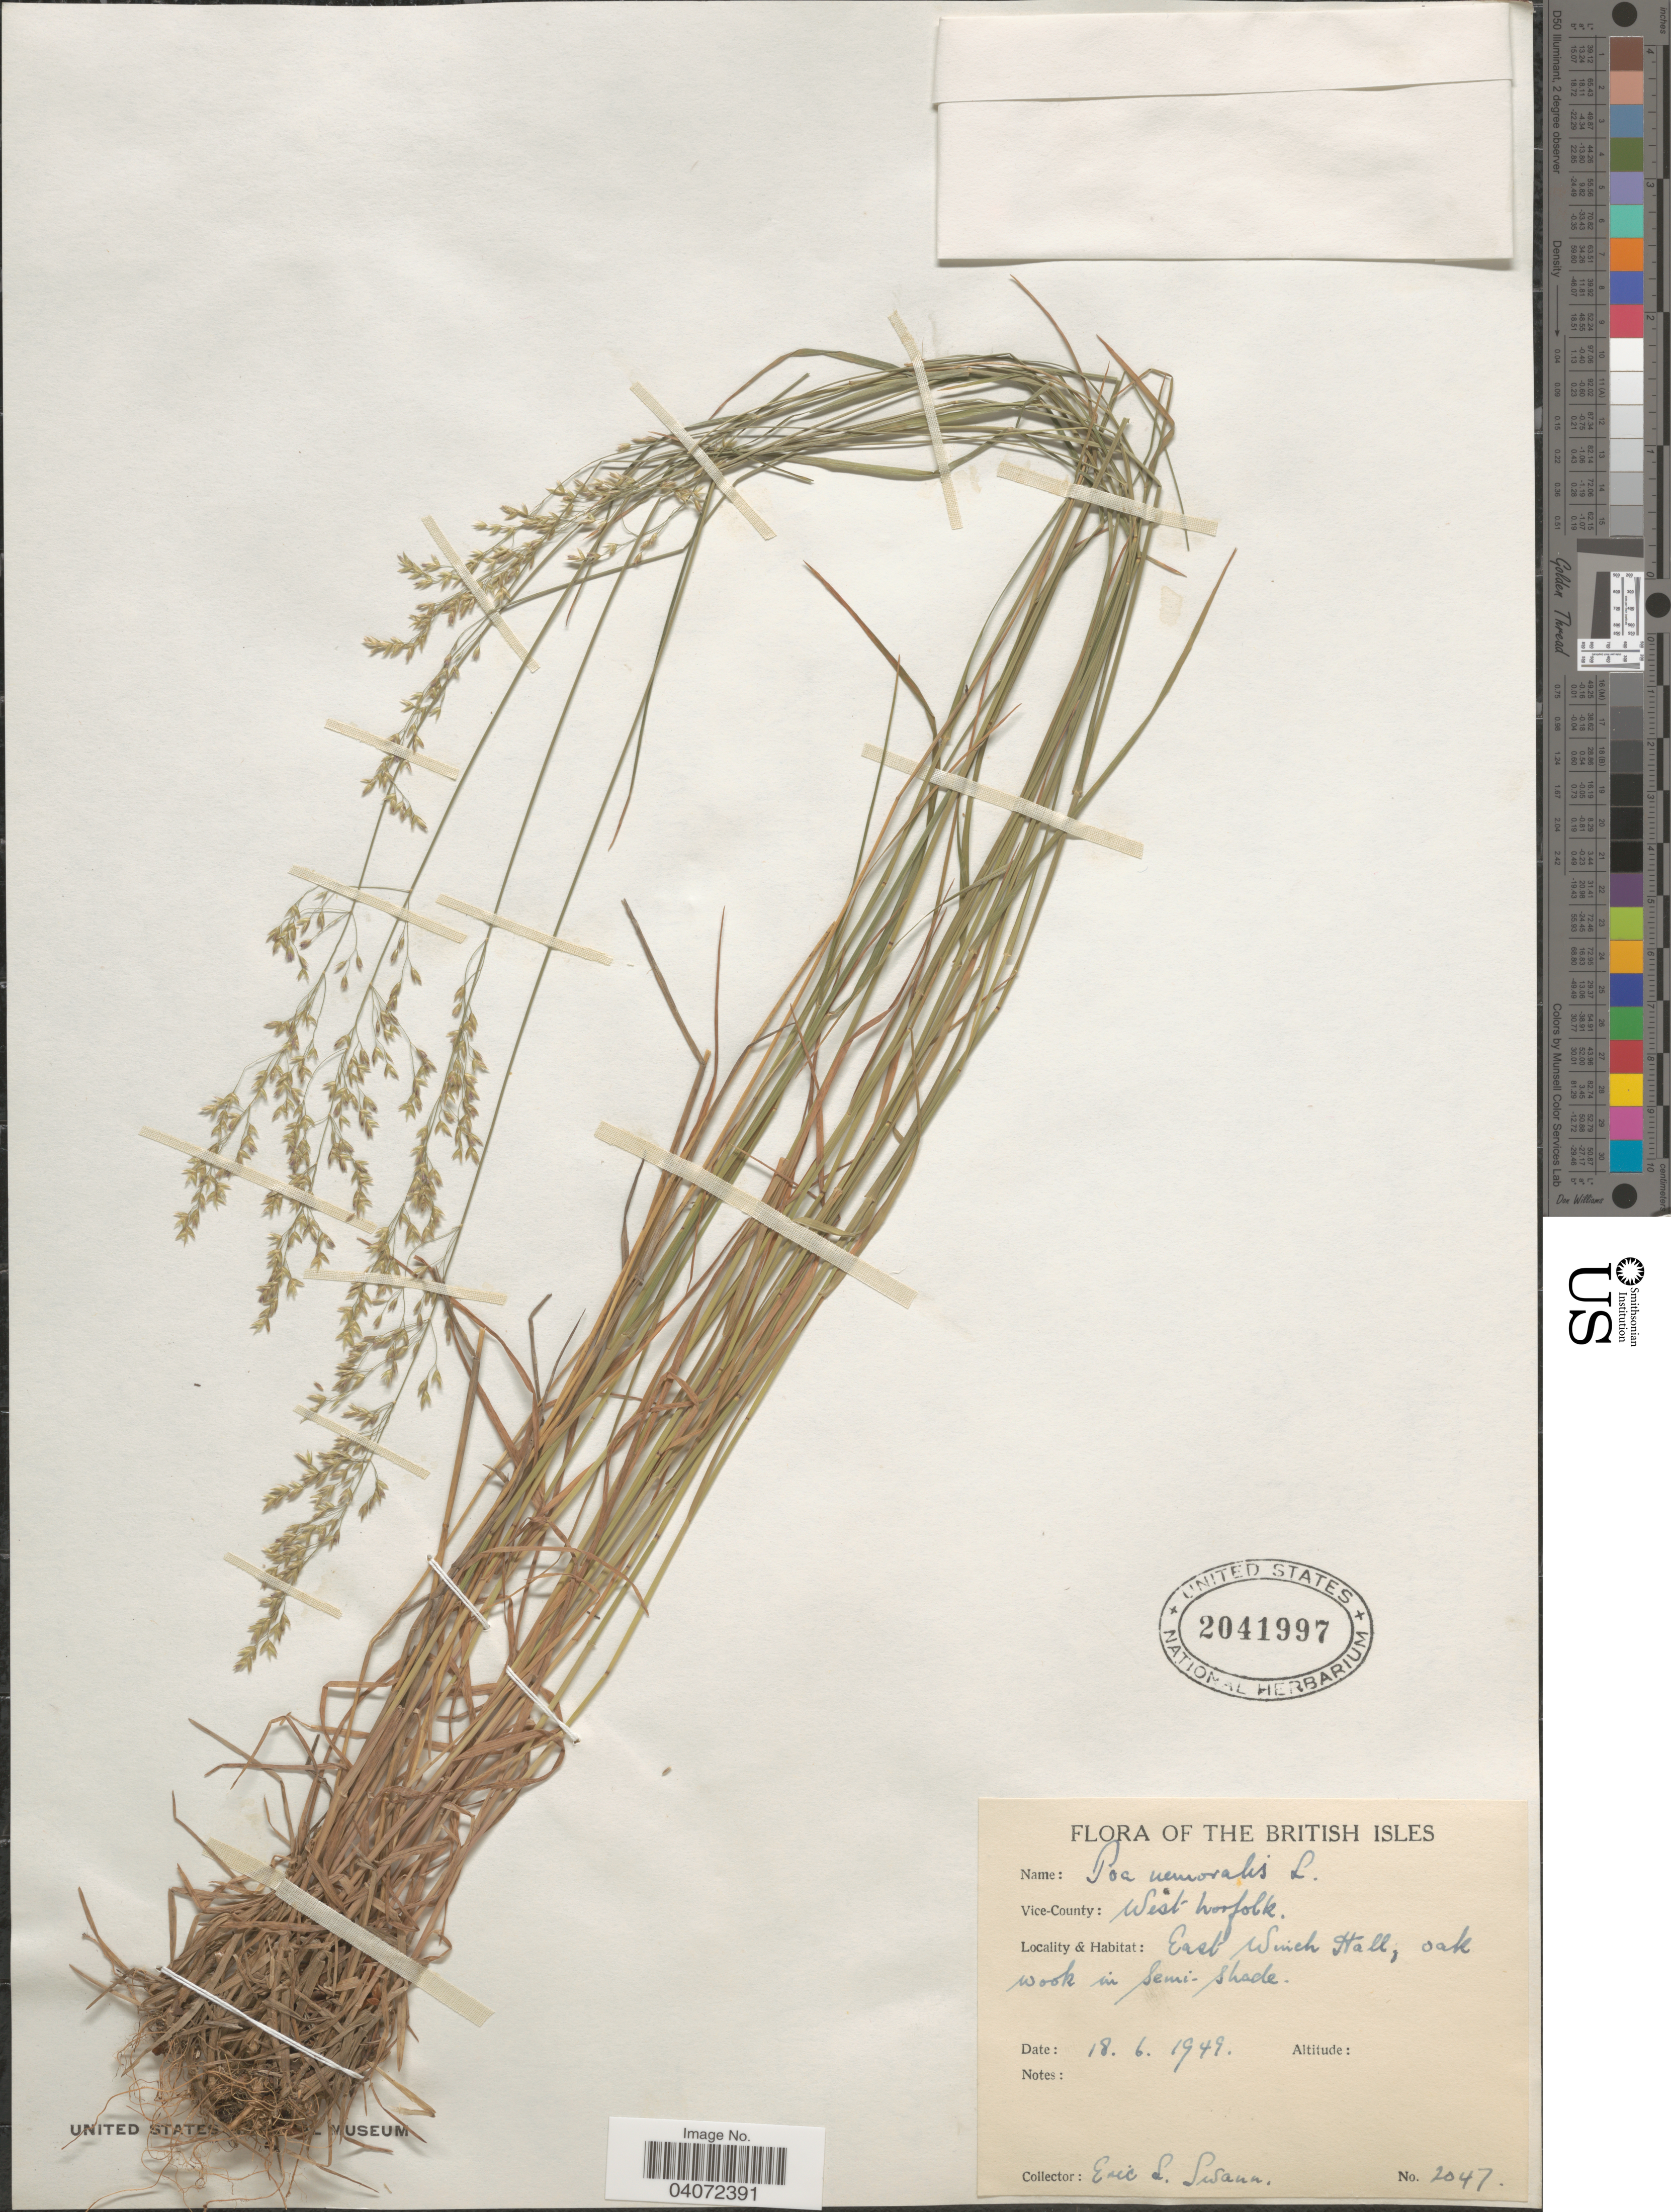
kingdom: Plantae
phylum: Tracheophyta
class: Liliopsida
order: Poales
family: Poaceae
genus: Poa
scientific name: Poa nemoralis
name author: L.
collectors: E. Swann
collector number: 2047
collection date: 1949-06-18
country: United Kingdom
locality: The British Isles. Vice-County: West Norfolk. East Winch Hall.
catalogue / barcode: US 2041997